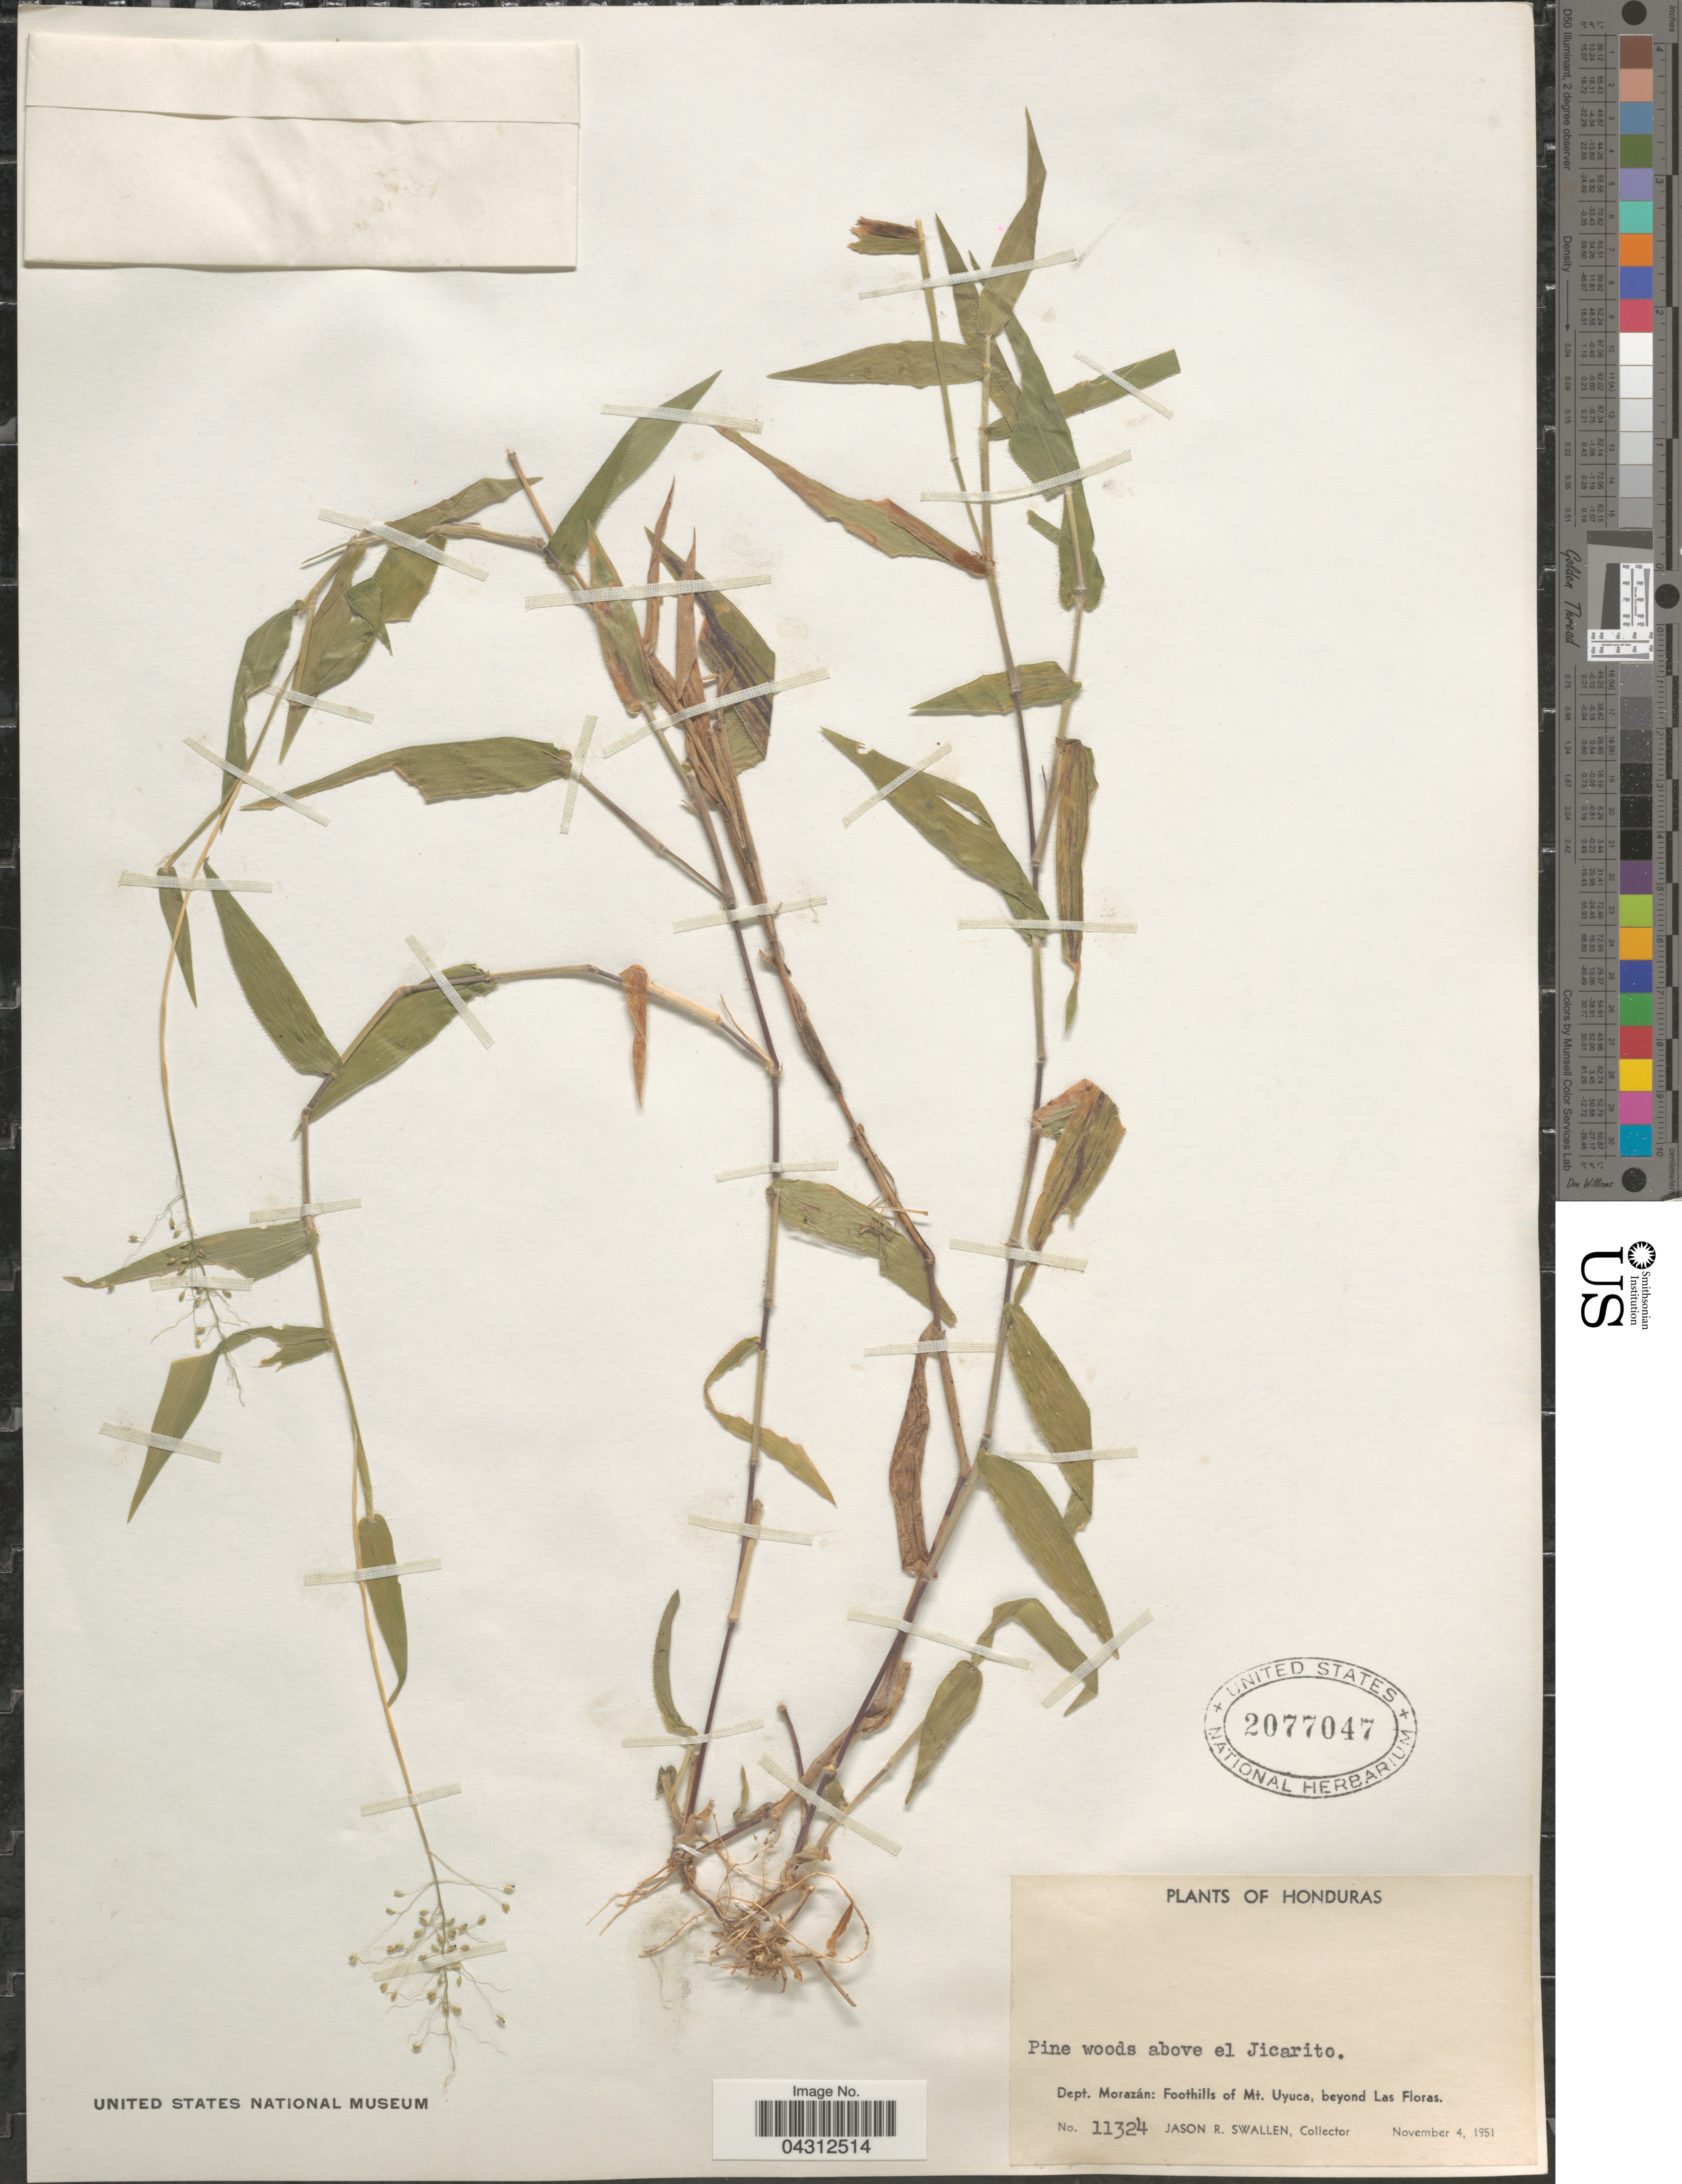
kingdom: Plantae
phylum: Tracheophyta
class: Liliopsida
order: Poales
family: Poaceae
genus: Panicum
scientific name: Panicum sp.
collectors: J. R. Swallen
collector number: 11324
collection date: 1951-11-04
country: Honduras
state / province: Fco. Morazán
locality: Pine woods above el Jicarito. Dept. Morazán: Foothills of Mt. Uyuca, beyond Las Floras.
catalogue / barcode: US 2077047